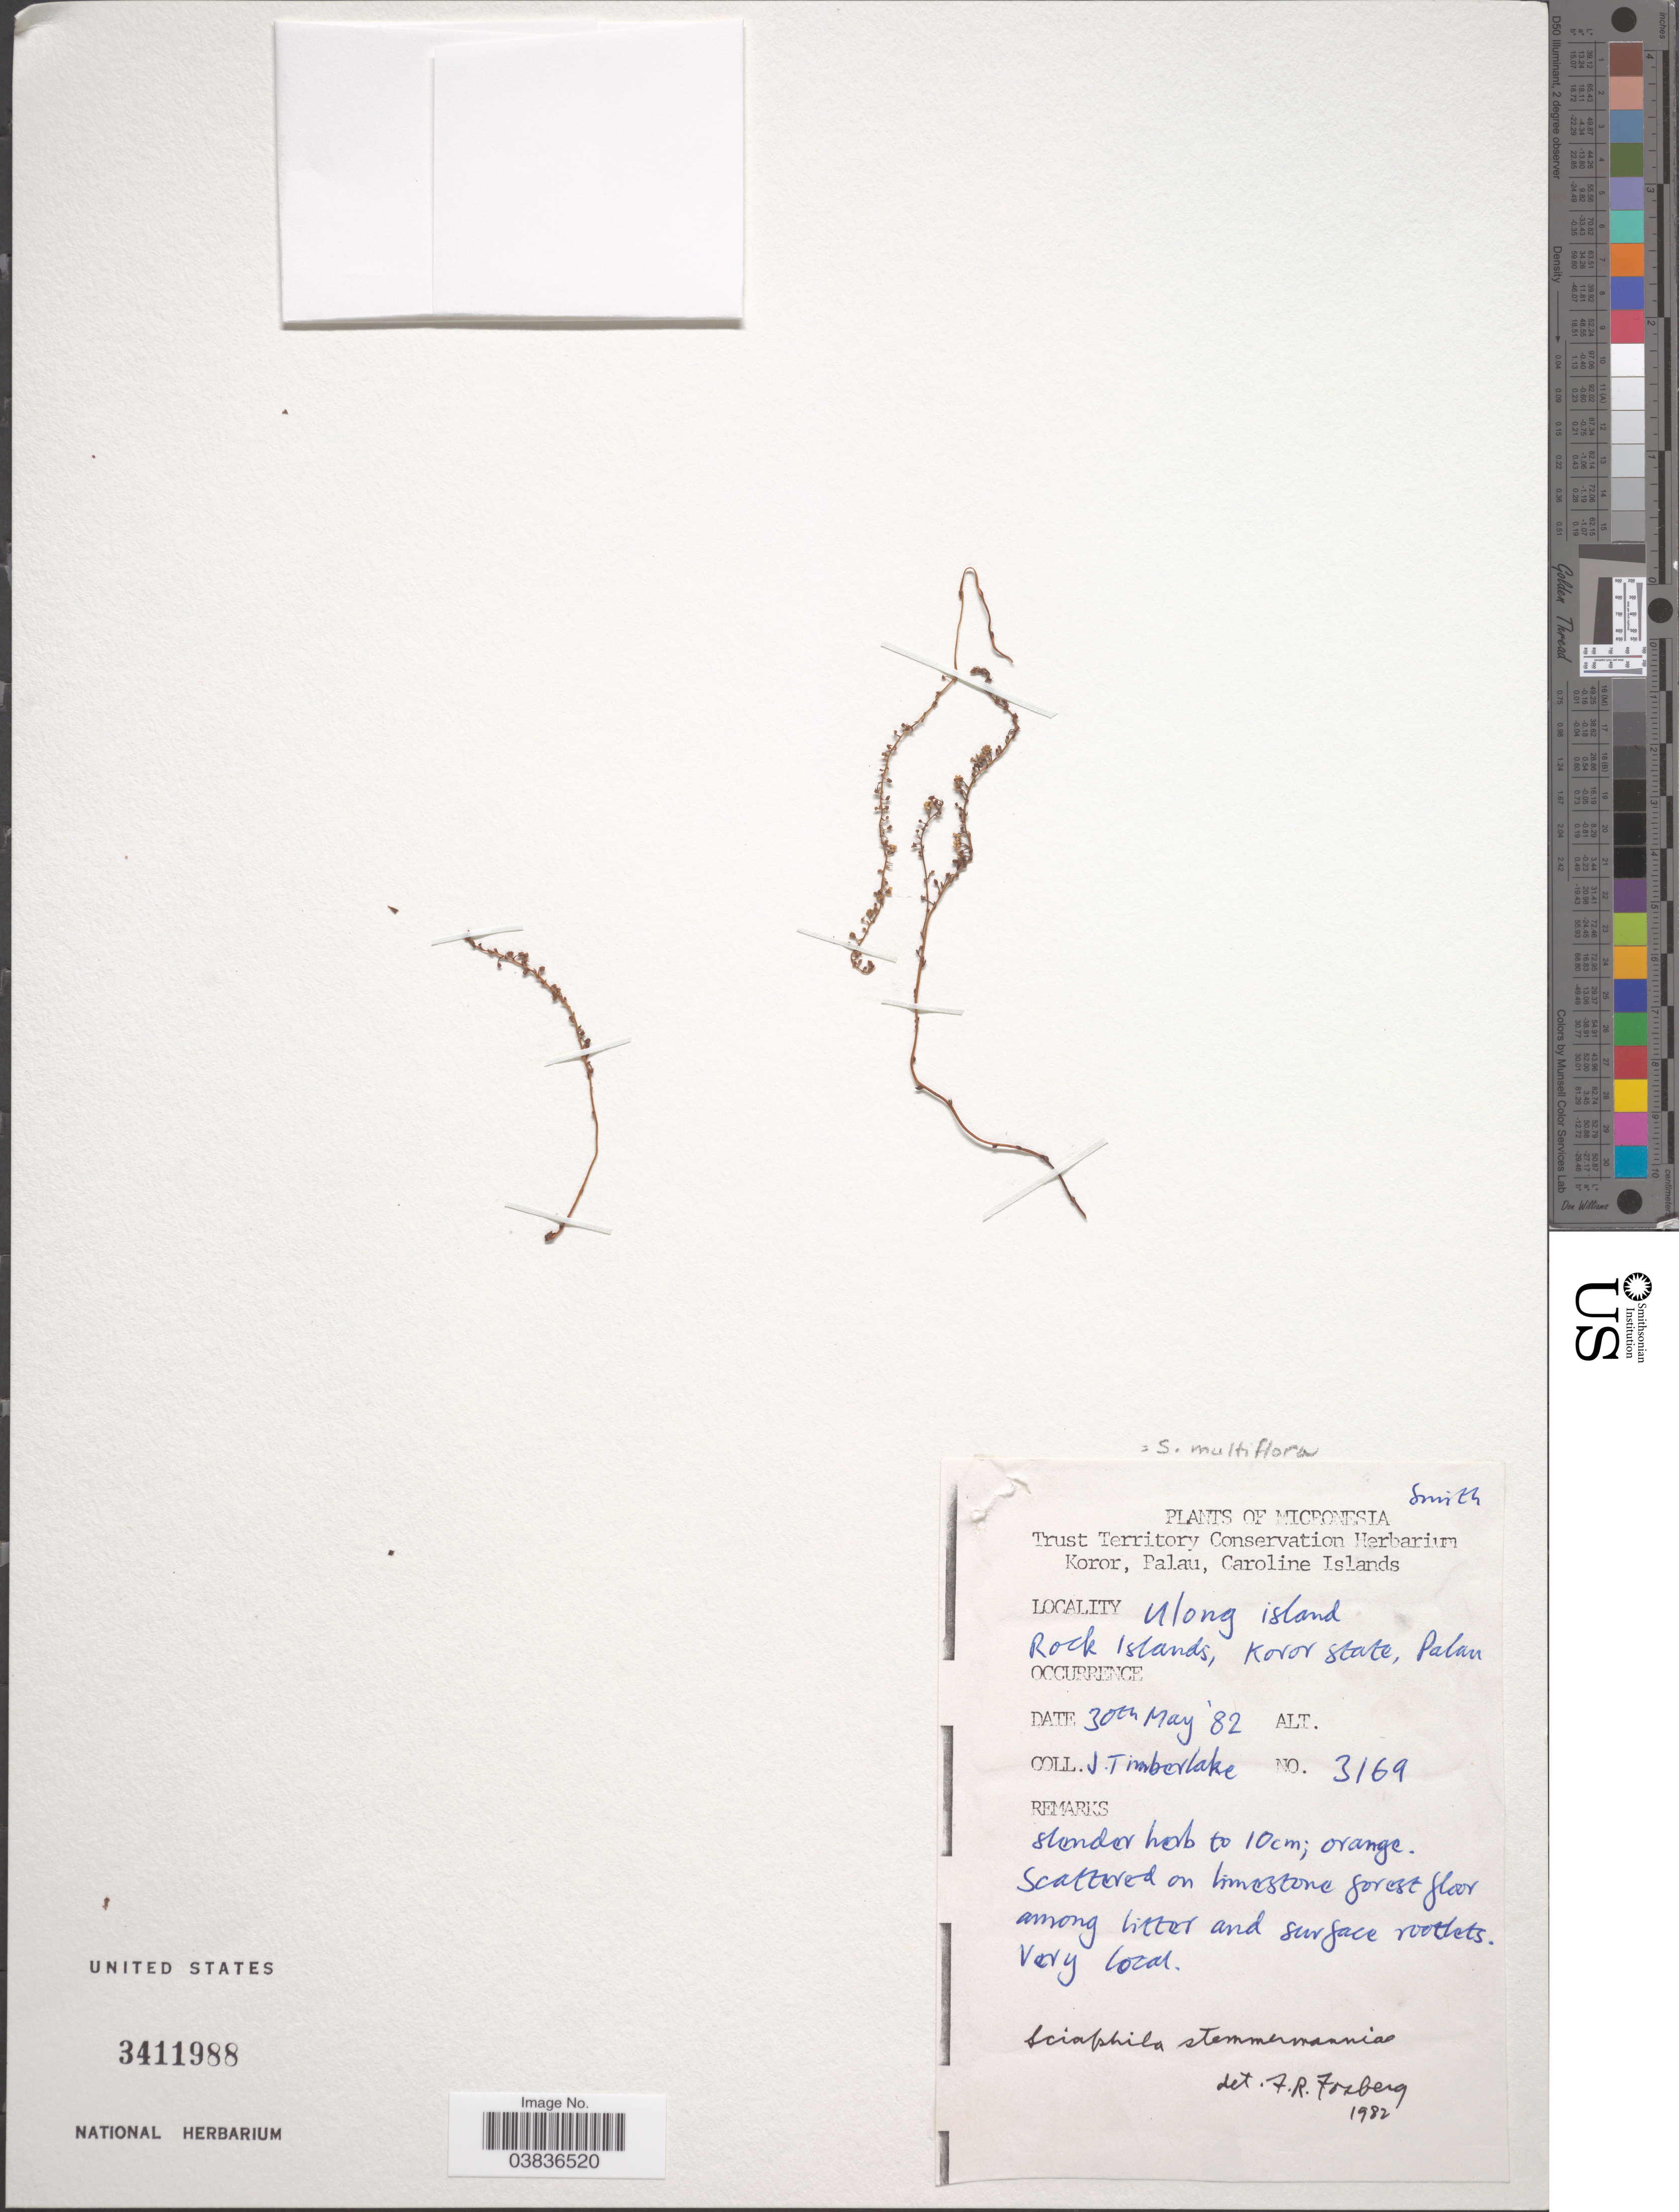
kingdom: Plantae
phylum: Tracheophyta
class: Liliopsida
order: Pandanales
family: Triuridaceae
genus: Sciaphila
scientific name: Sciaphila multiflora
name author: Giesen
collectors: J. Timberlake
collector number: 3169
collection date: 1982-05-30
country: Palau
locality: Micronesia. Koror, Palau, Caroline Islands. Along island Rock Islands, Koror State, Palau.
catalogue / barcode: US 3411988